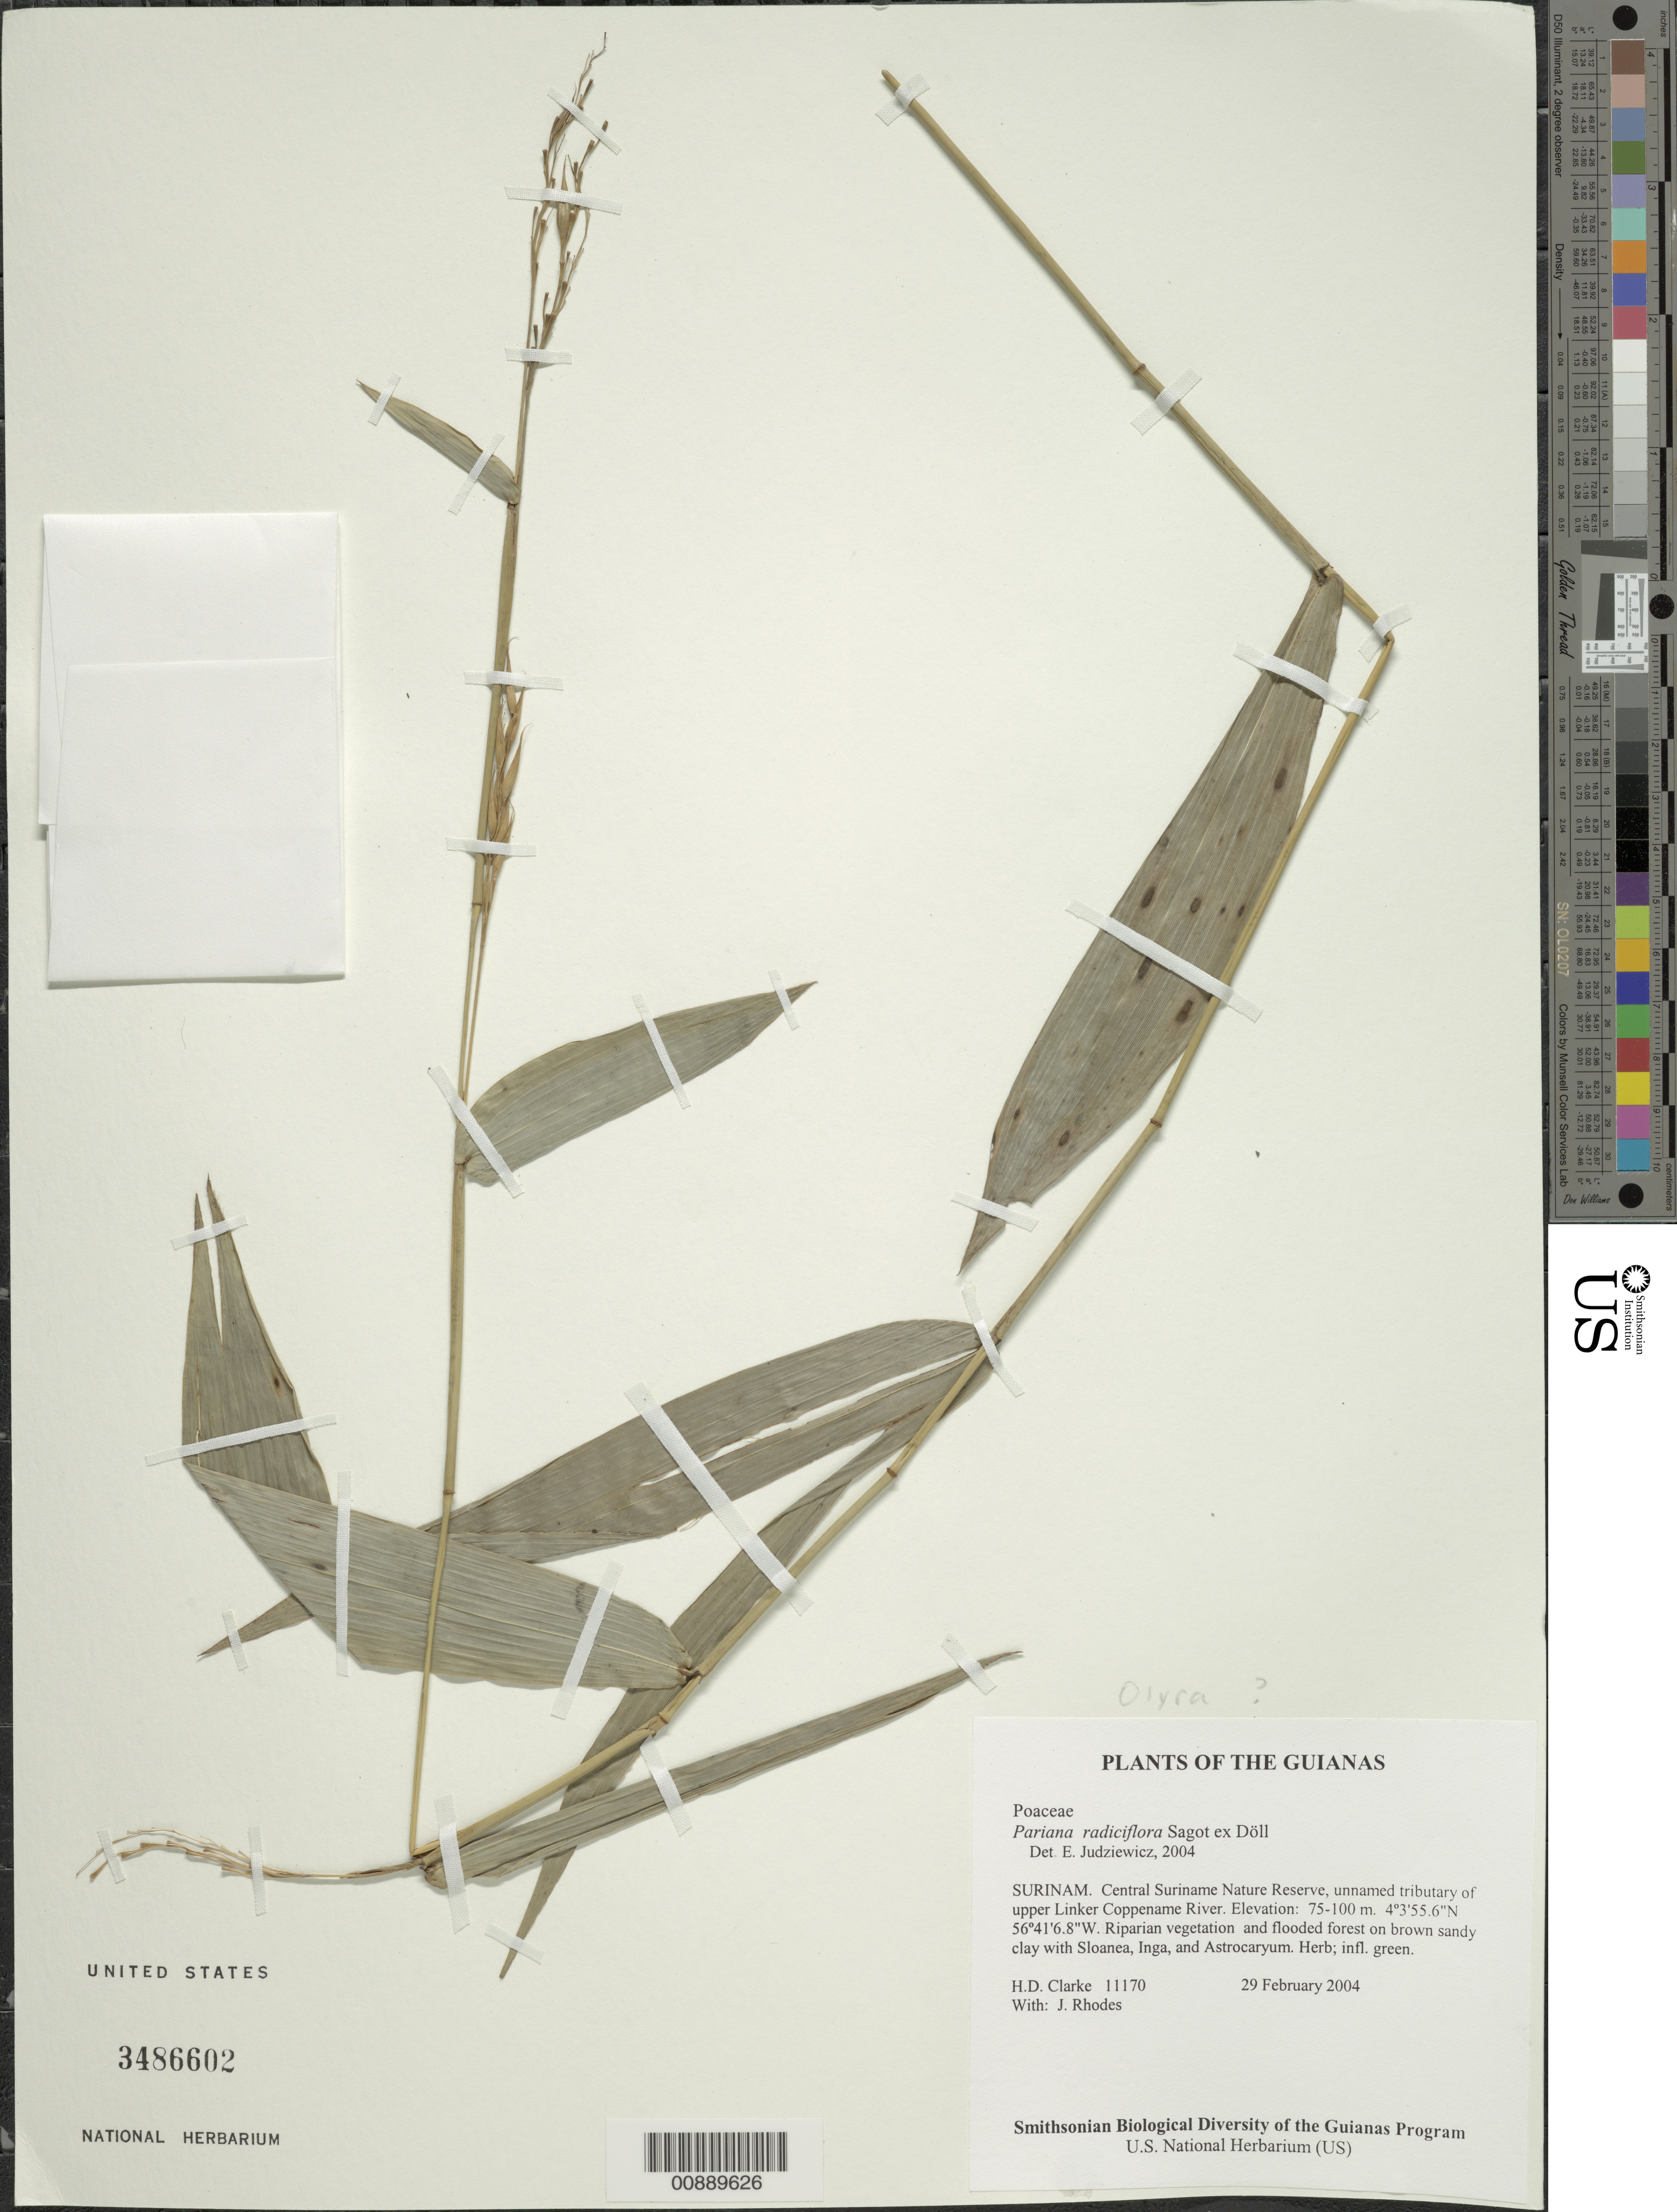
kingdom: Plantae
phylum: Tracheophyta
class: Liliopsida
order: Poales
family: Poaceae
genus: Pariana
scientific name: Pariana radiciflora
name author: Sagot ex Döll in Mart.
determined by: Judziewicz, E. J.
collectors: H. D. Clarke & J. Rhodes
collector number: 11170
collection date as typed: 29 February 2004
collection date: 2004-02-29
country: Suriname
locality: Central Suriname Nature Reserve, unnamed tributary of upper Linker Coppename River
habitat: Riparian vegetation and flooded forest on brown sandy clay with Sloanea, Inga, and Astrocaryum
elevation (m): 75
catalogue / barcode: US 3486602